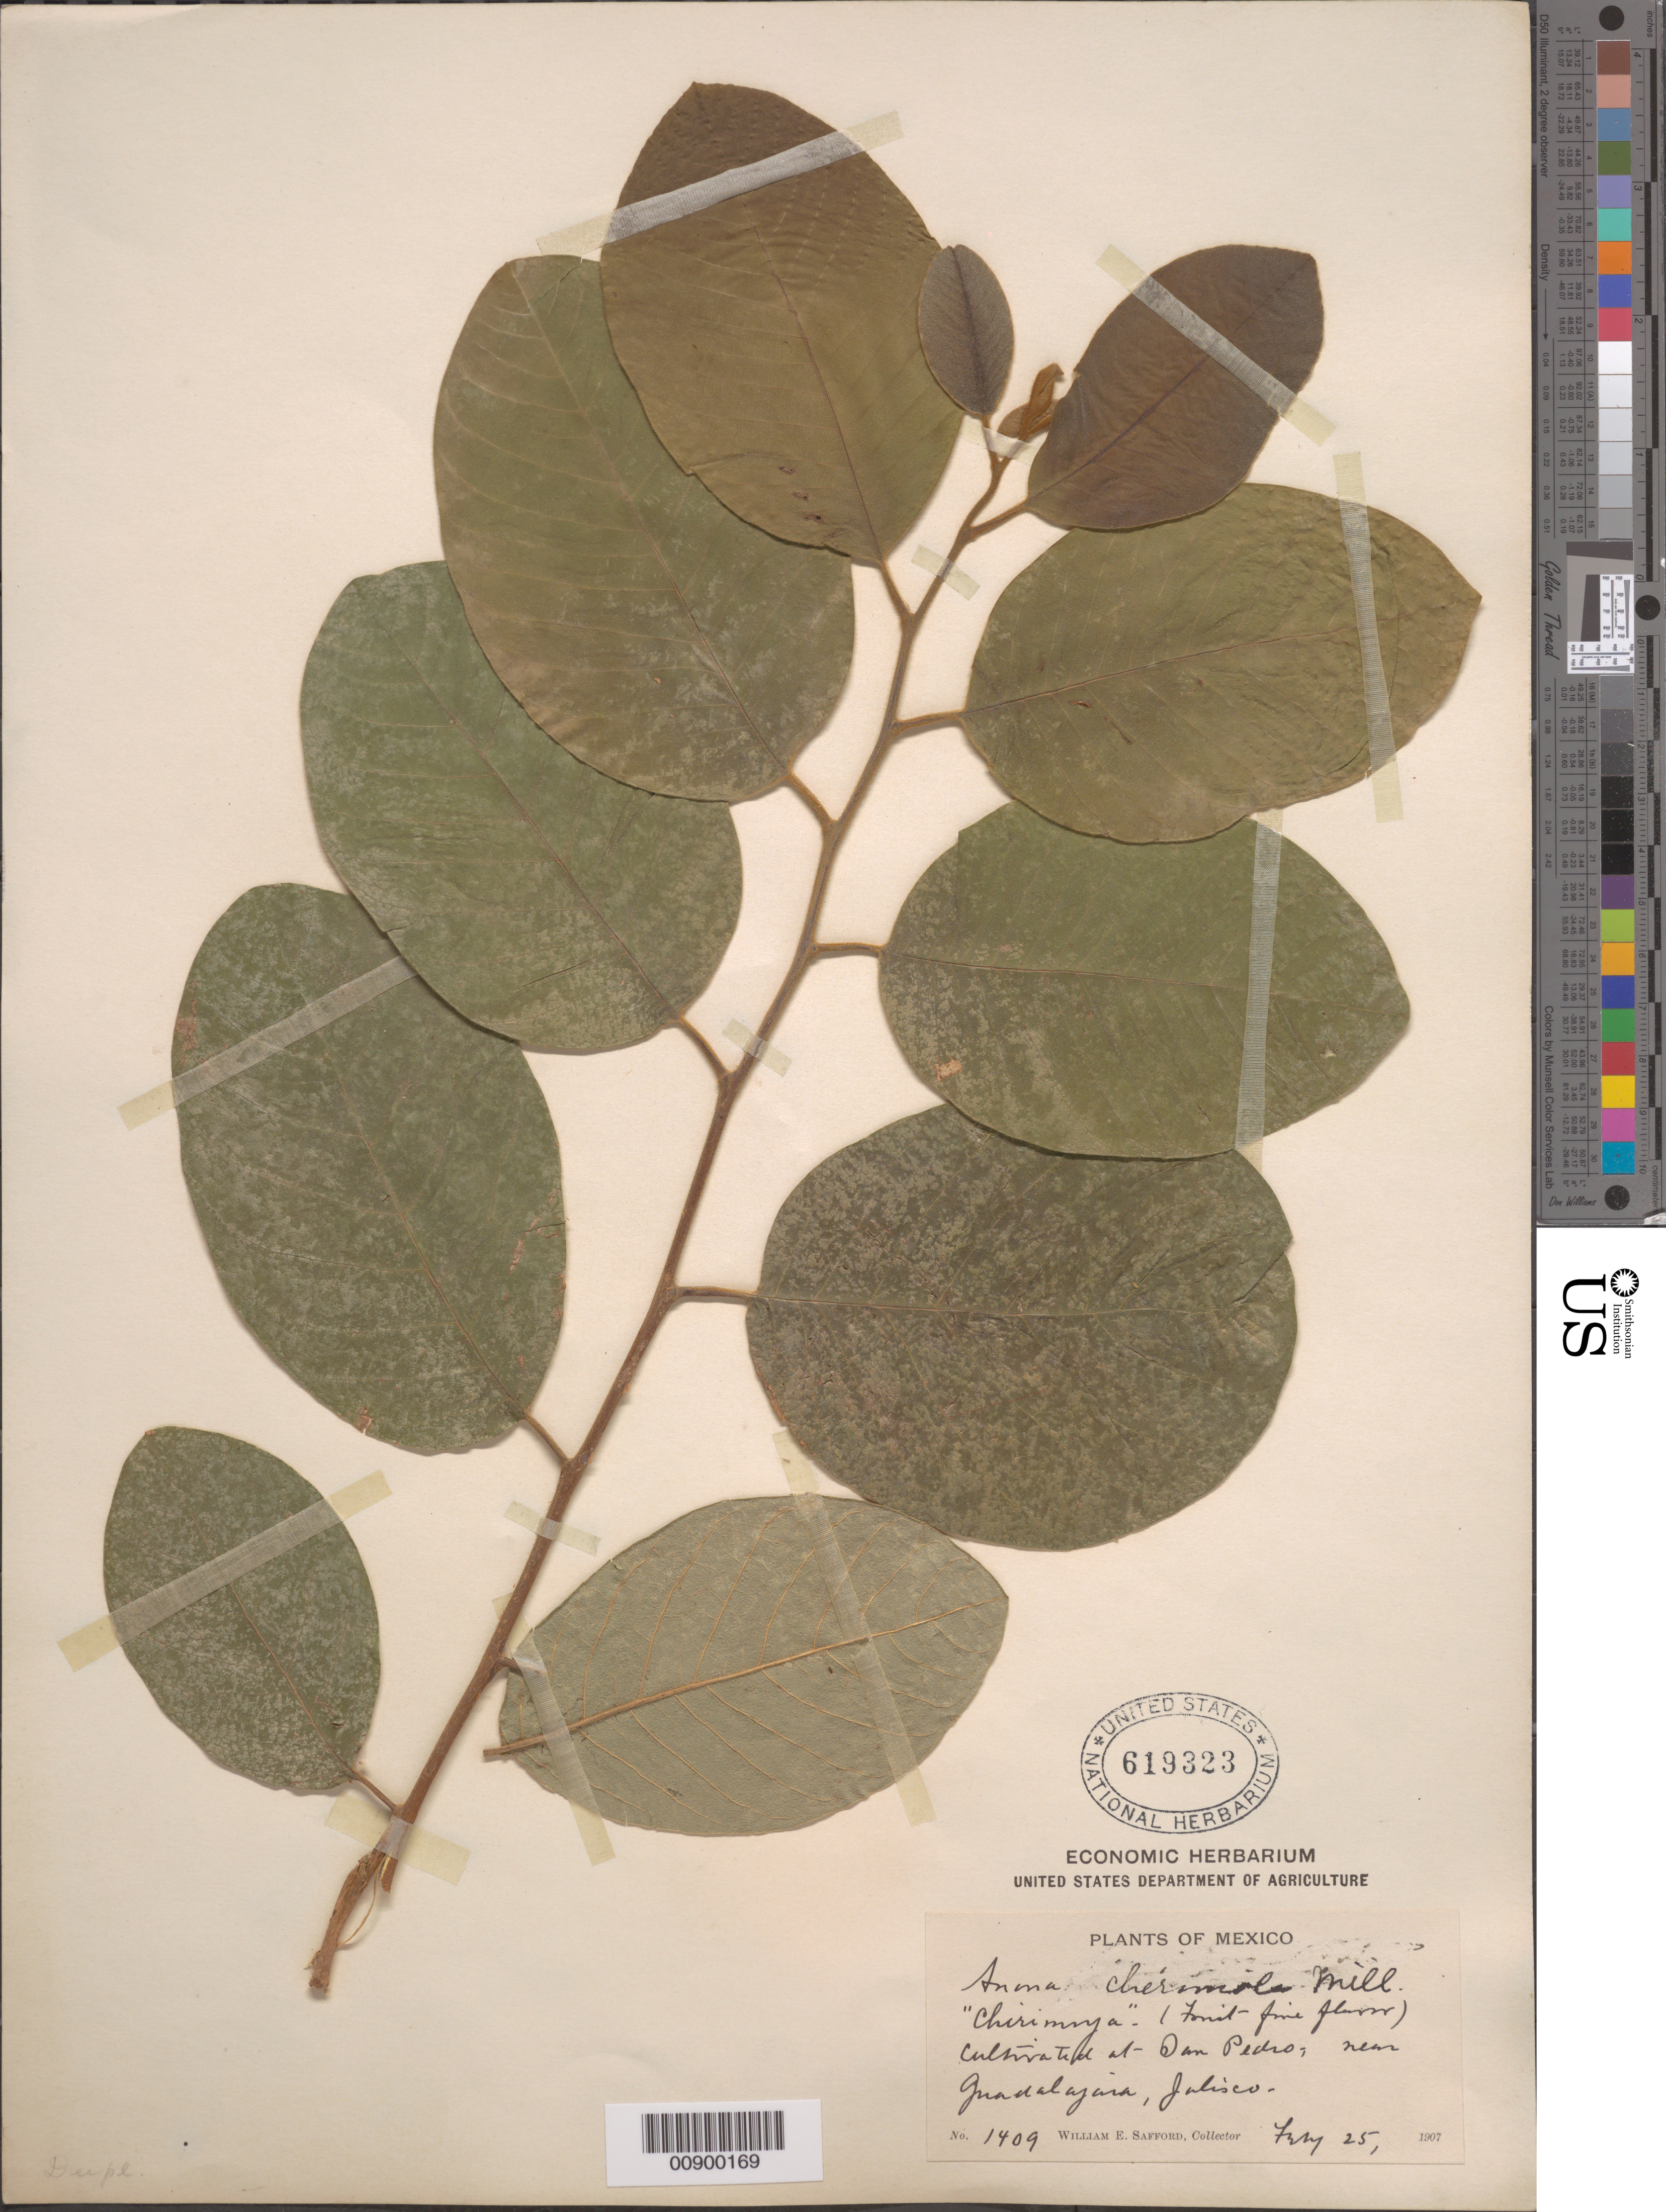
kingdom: Plantae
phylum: Tracheophyta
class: Magnoliopsida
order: Magnoliales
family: Annonaceae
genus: Annona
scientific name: Annona cherimola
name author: Mill.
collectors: W. E. Safford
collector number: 1409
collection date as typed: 25 Feb 1907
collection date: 1907-02-25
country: Mexico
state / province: Jalisco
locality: San Pedro, near Guadalajara, Jalisco.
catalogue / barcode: US 619323